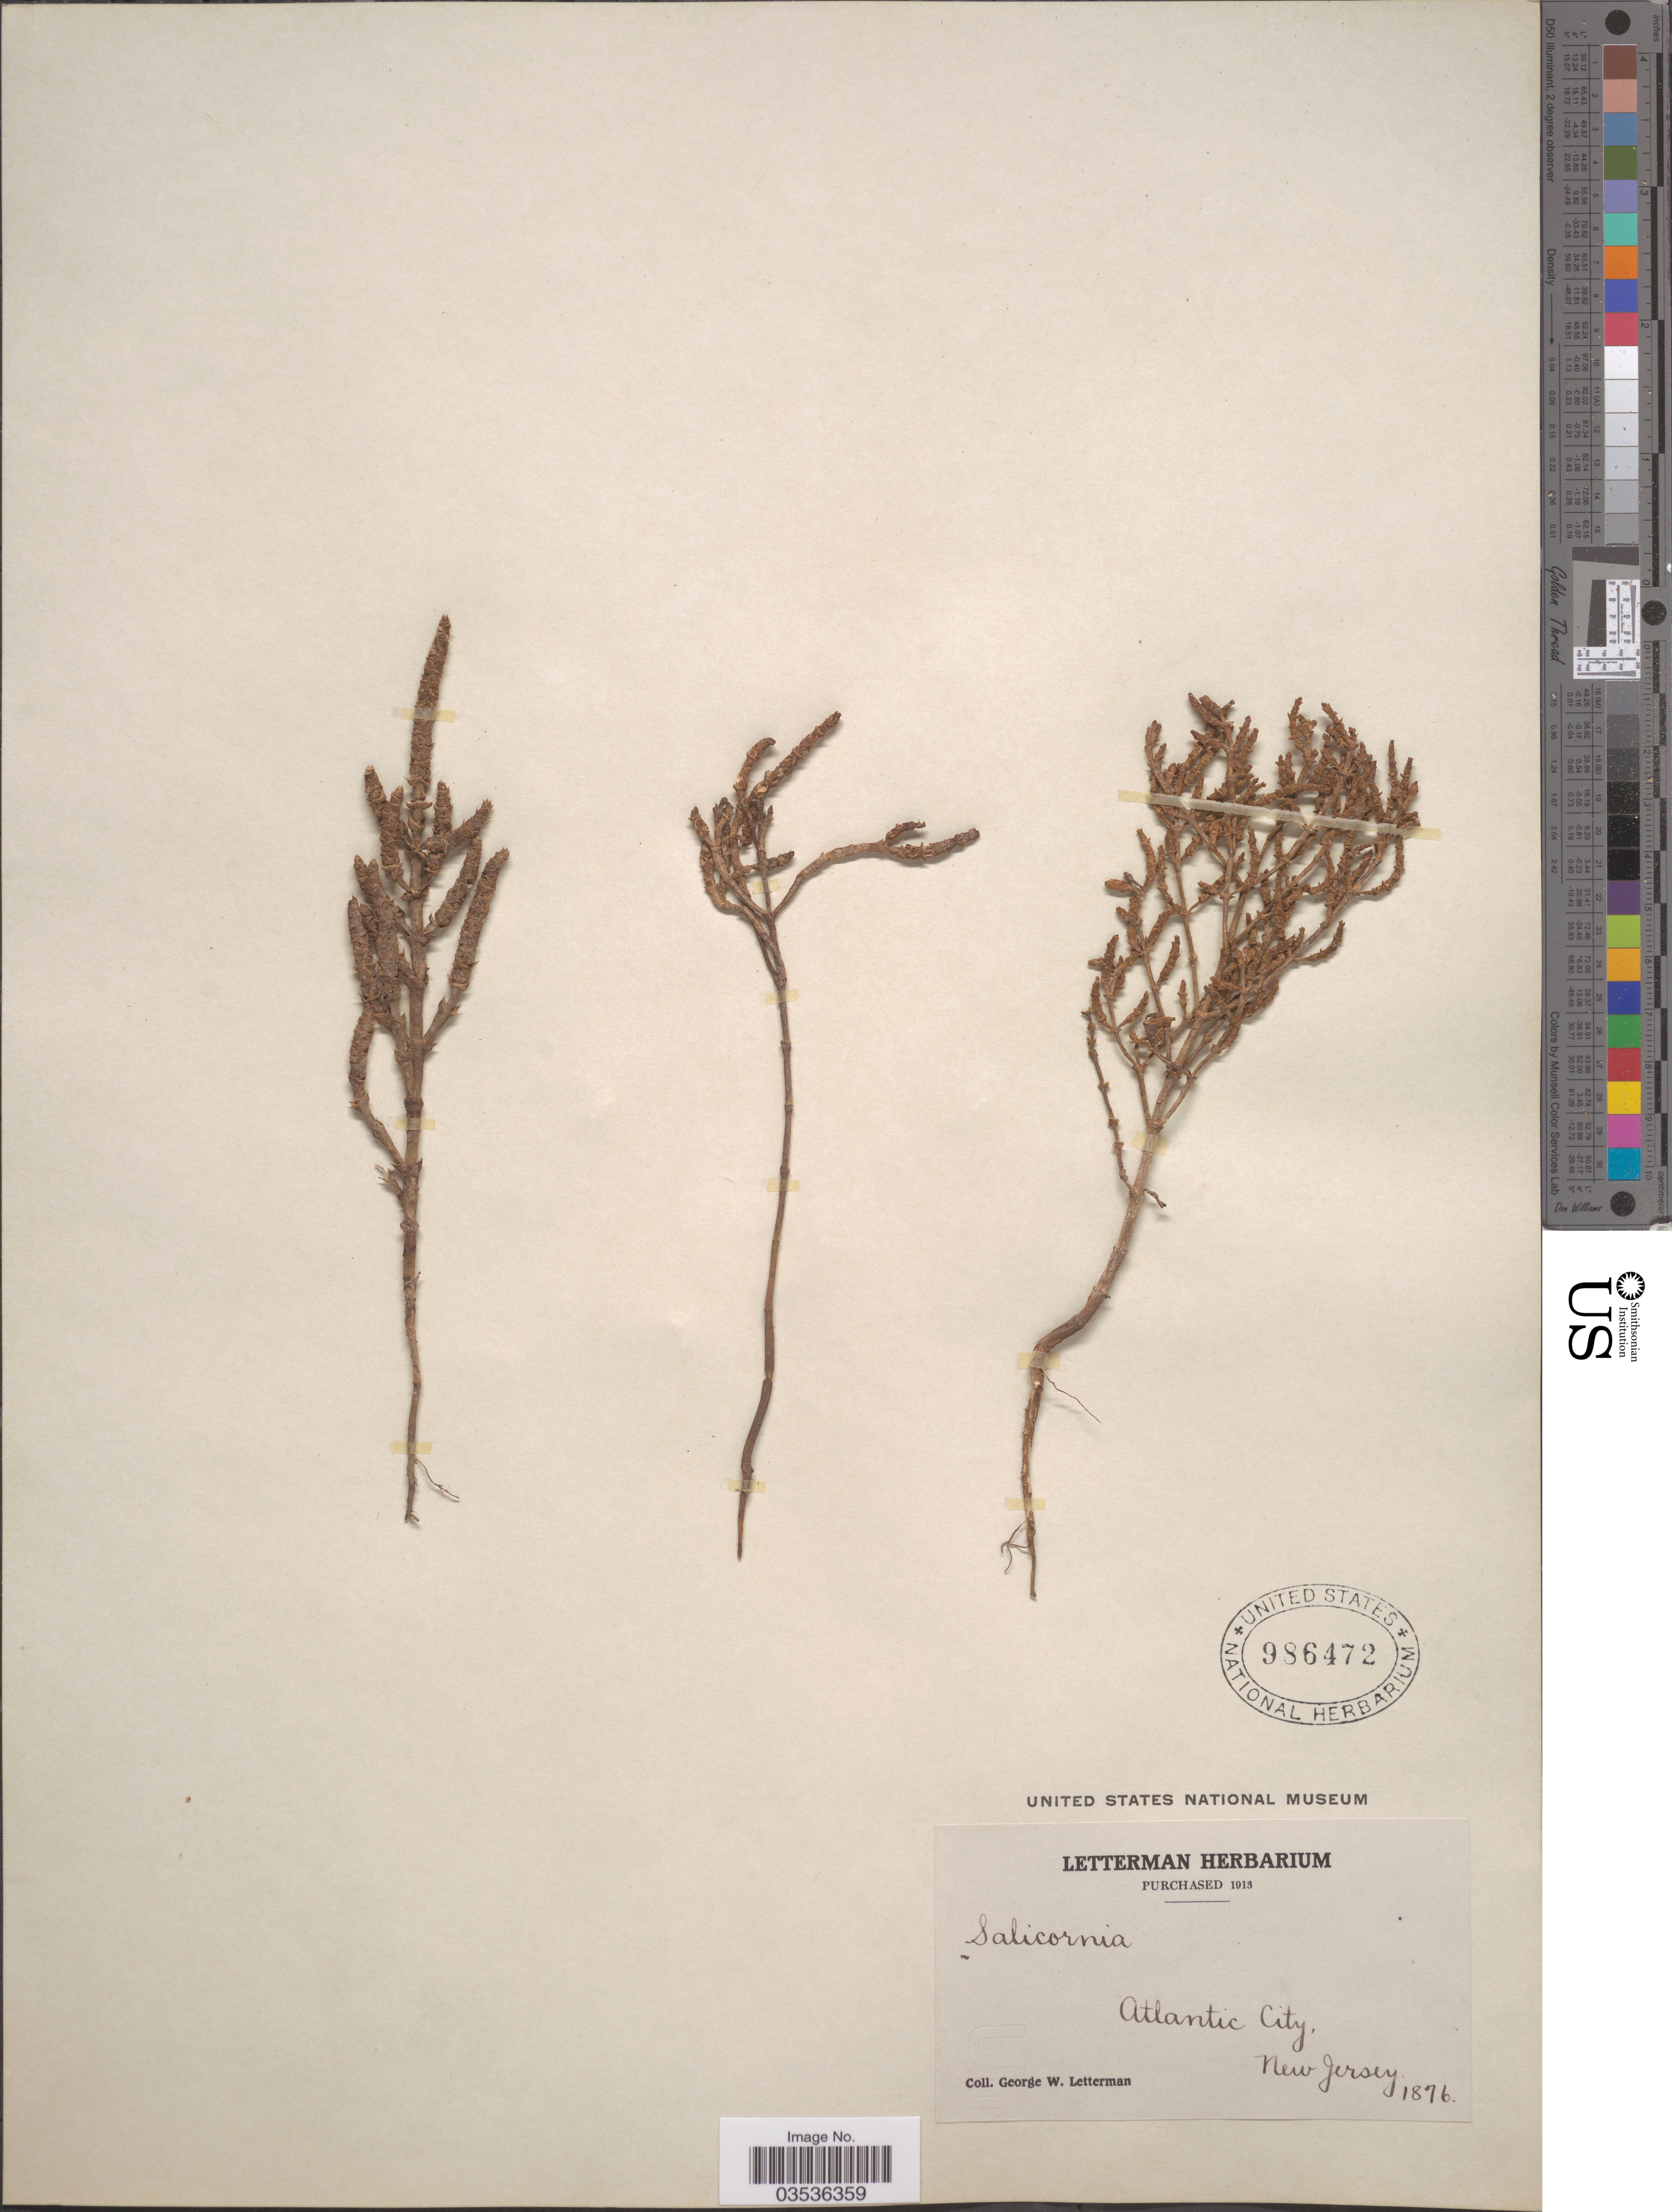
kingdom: Plantae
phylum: Tracheophyta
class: Magnoliopsida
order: Caryophyllales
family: Amaranthaceae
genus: Salicornia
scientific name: Salicornia bigelovii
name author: Torr.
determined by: Strong, Mark T., (BOT), Smithsonian Institution - National Museum of Natural History (UNITED STATES)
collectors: G. W. Letterman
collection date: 1876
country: United States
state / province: New Jersey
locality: Atlantic City.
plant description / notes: mixed with Salicornia virginica L. (letter B on sheet).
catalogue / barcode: US 986472